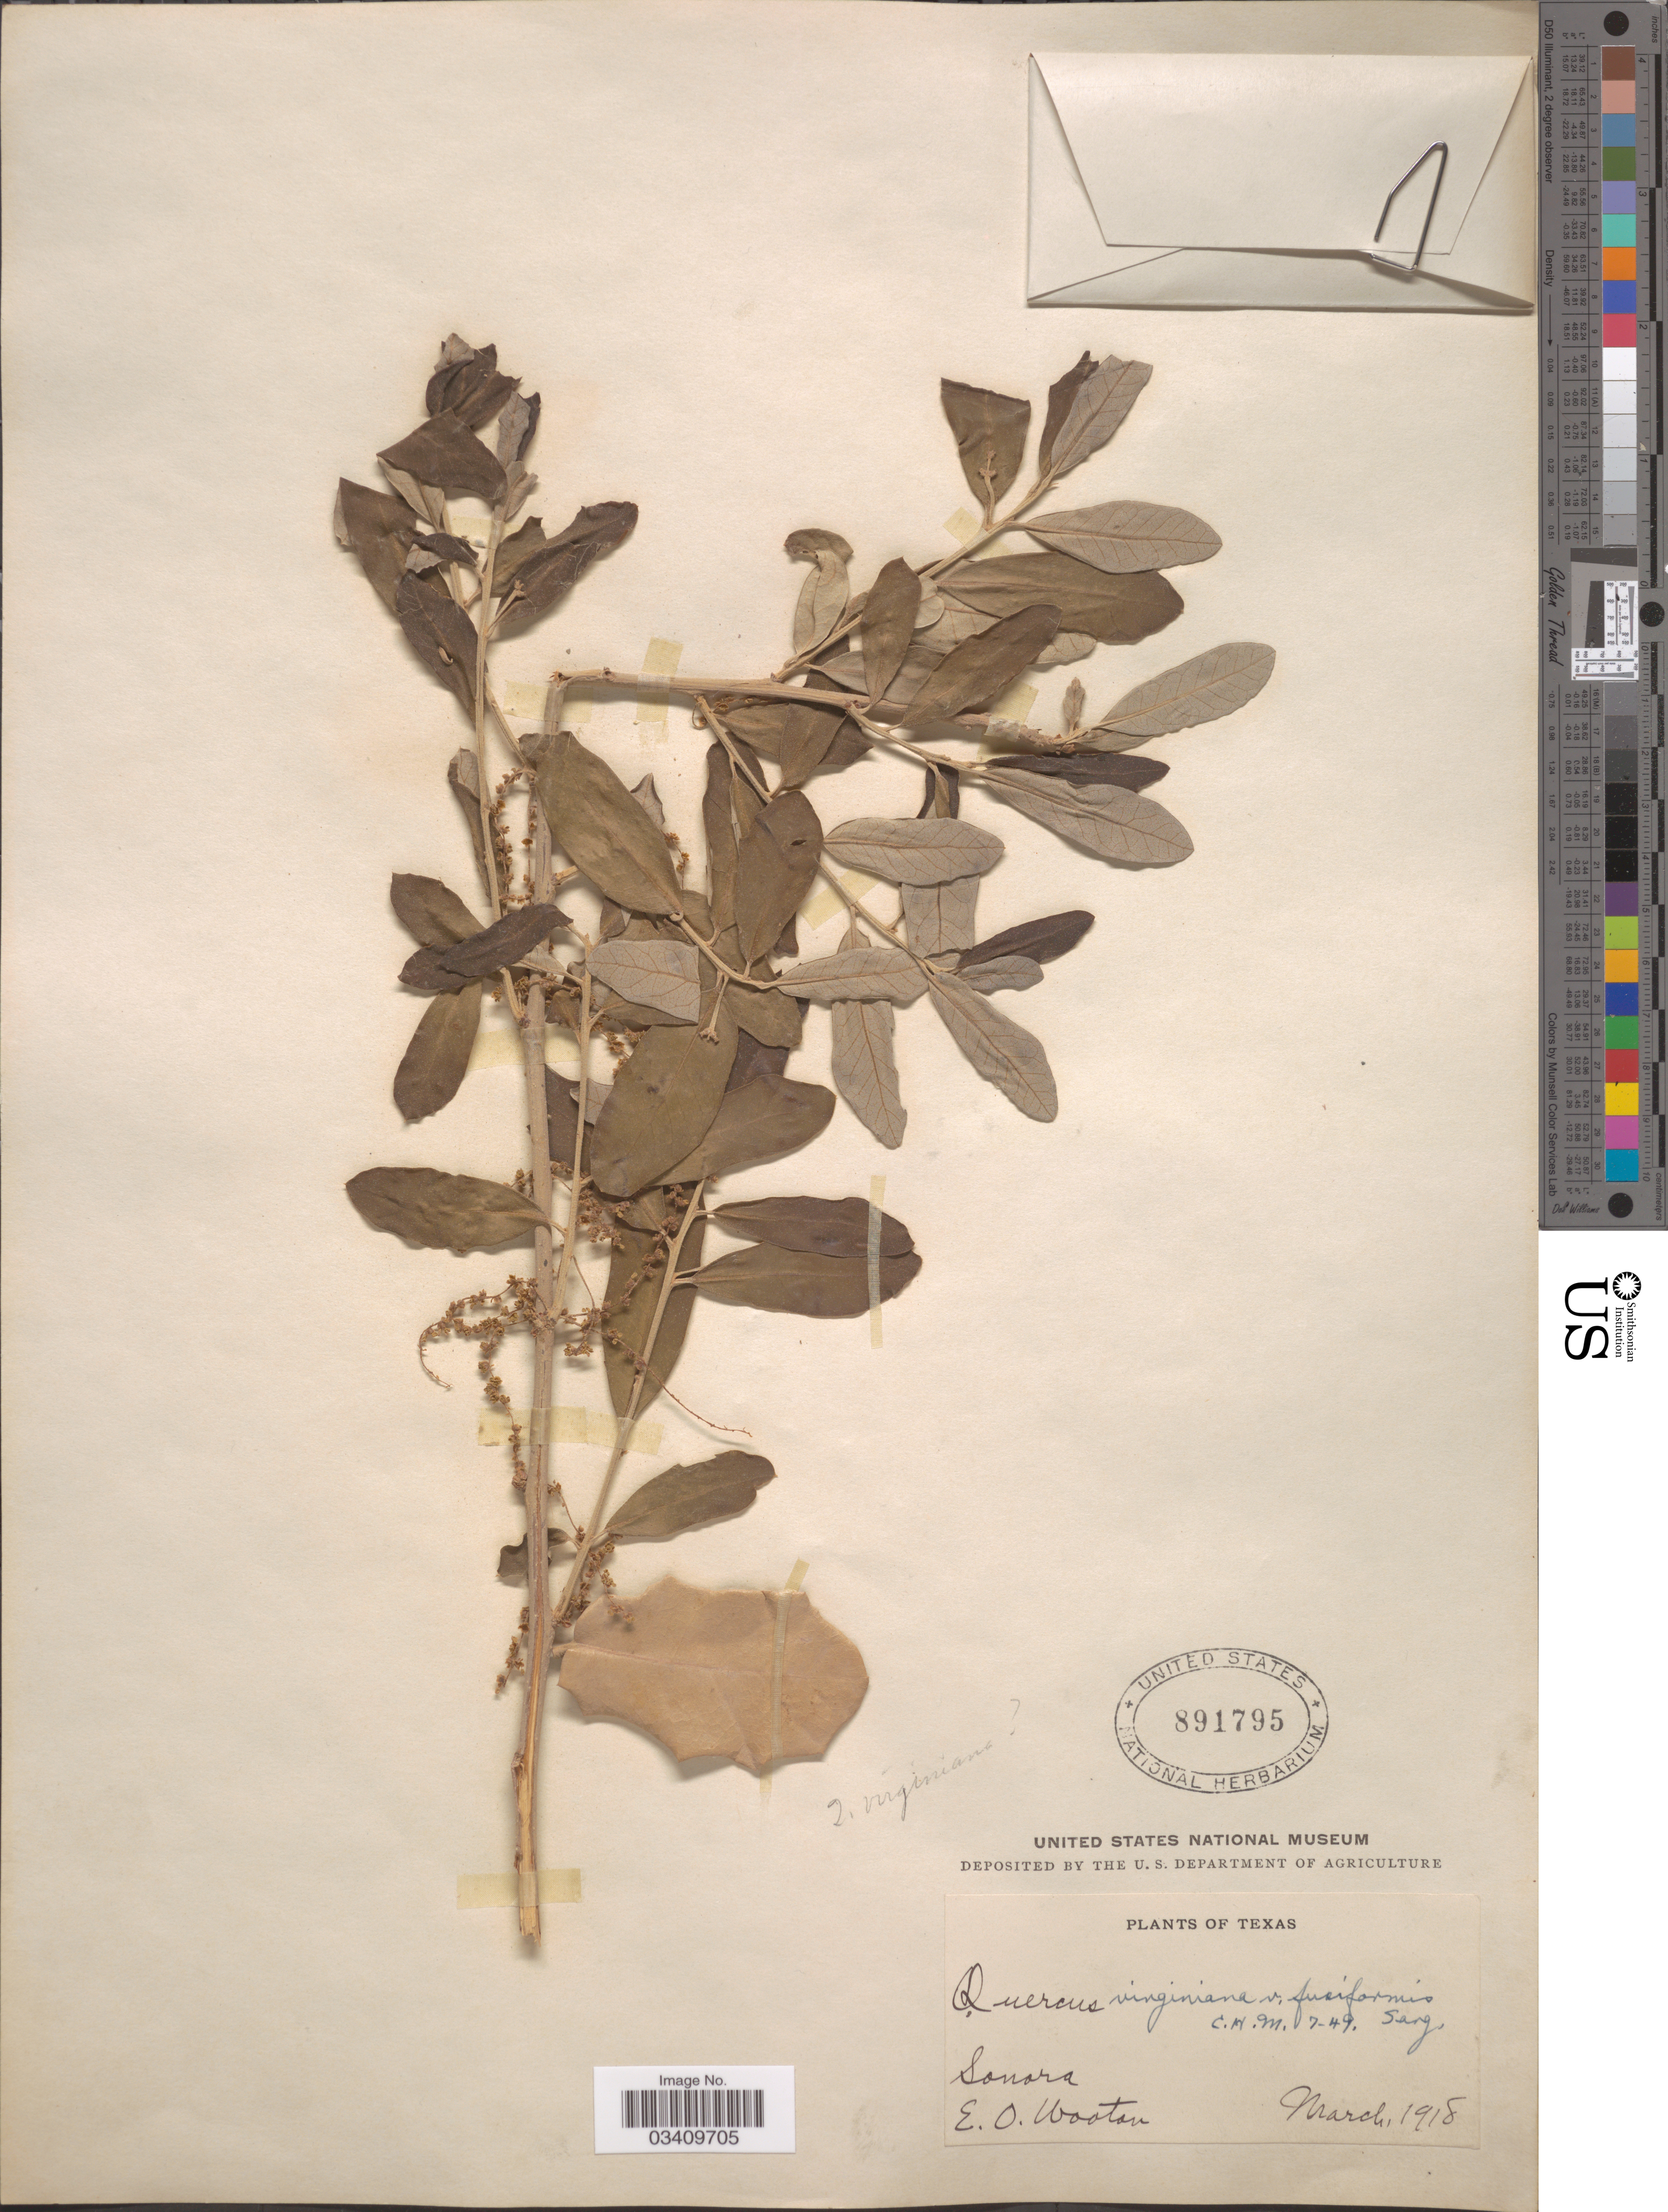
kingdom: Plantae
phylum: Tracheophyta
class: Magnoliopsida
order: Fagales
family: Fagaceae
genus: Quercus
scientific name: Quercus virginiana var. fusiformis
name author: (Small) Sarg.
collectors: E. O. Wooton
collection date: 1918-03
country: United States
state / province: Texas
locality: Sonora.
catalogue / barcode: US 891795